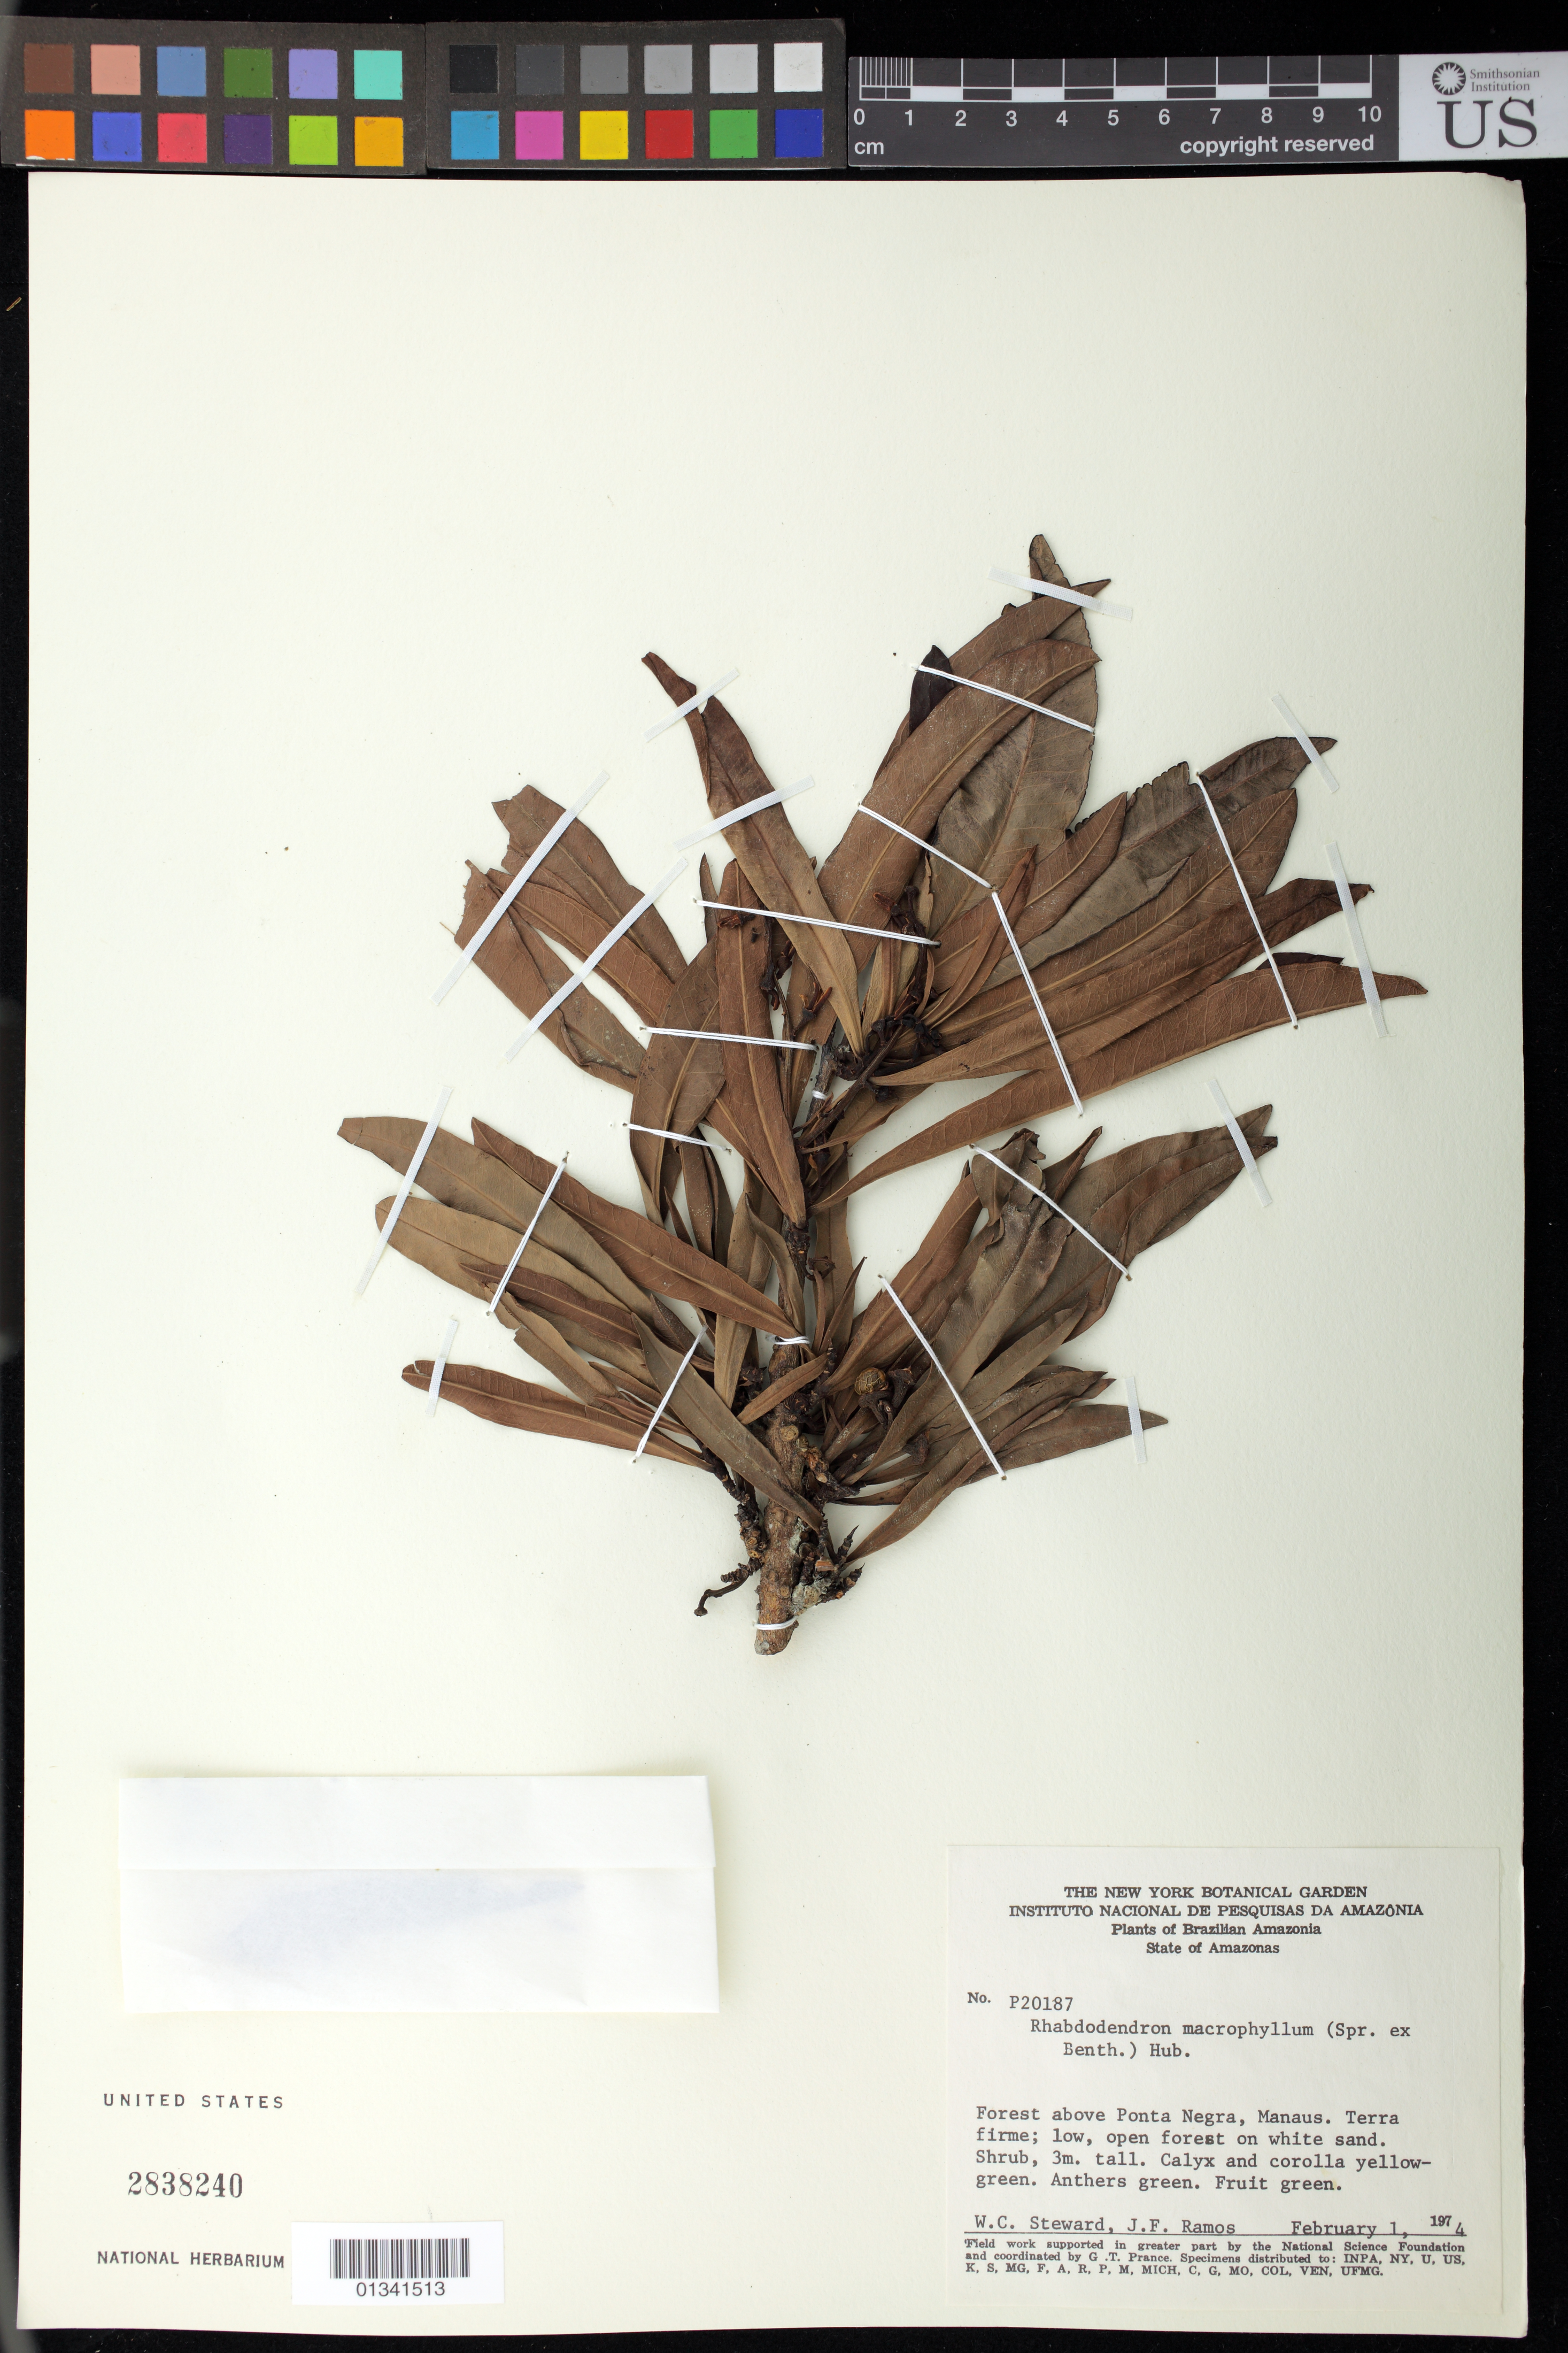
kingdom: Plantae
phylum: Tracheophyta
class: Magnoliopsida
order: Caryophyllales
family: Rhabdodendraceae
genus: Rhabdodendron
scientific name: Rhabdodendron macrophyllum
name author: (Spruce ex Benth.) Huber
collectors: W. C. Steward & J. F. Ramos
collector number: P20187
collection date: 1974-02-01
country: Brazil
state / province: Amazonas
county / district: Manaus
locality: Ponta Negra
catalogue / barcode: US 2838240